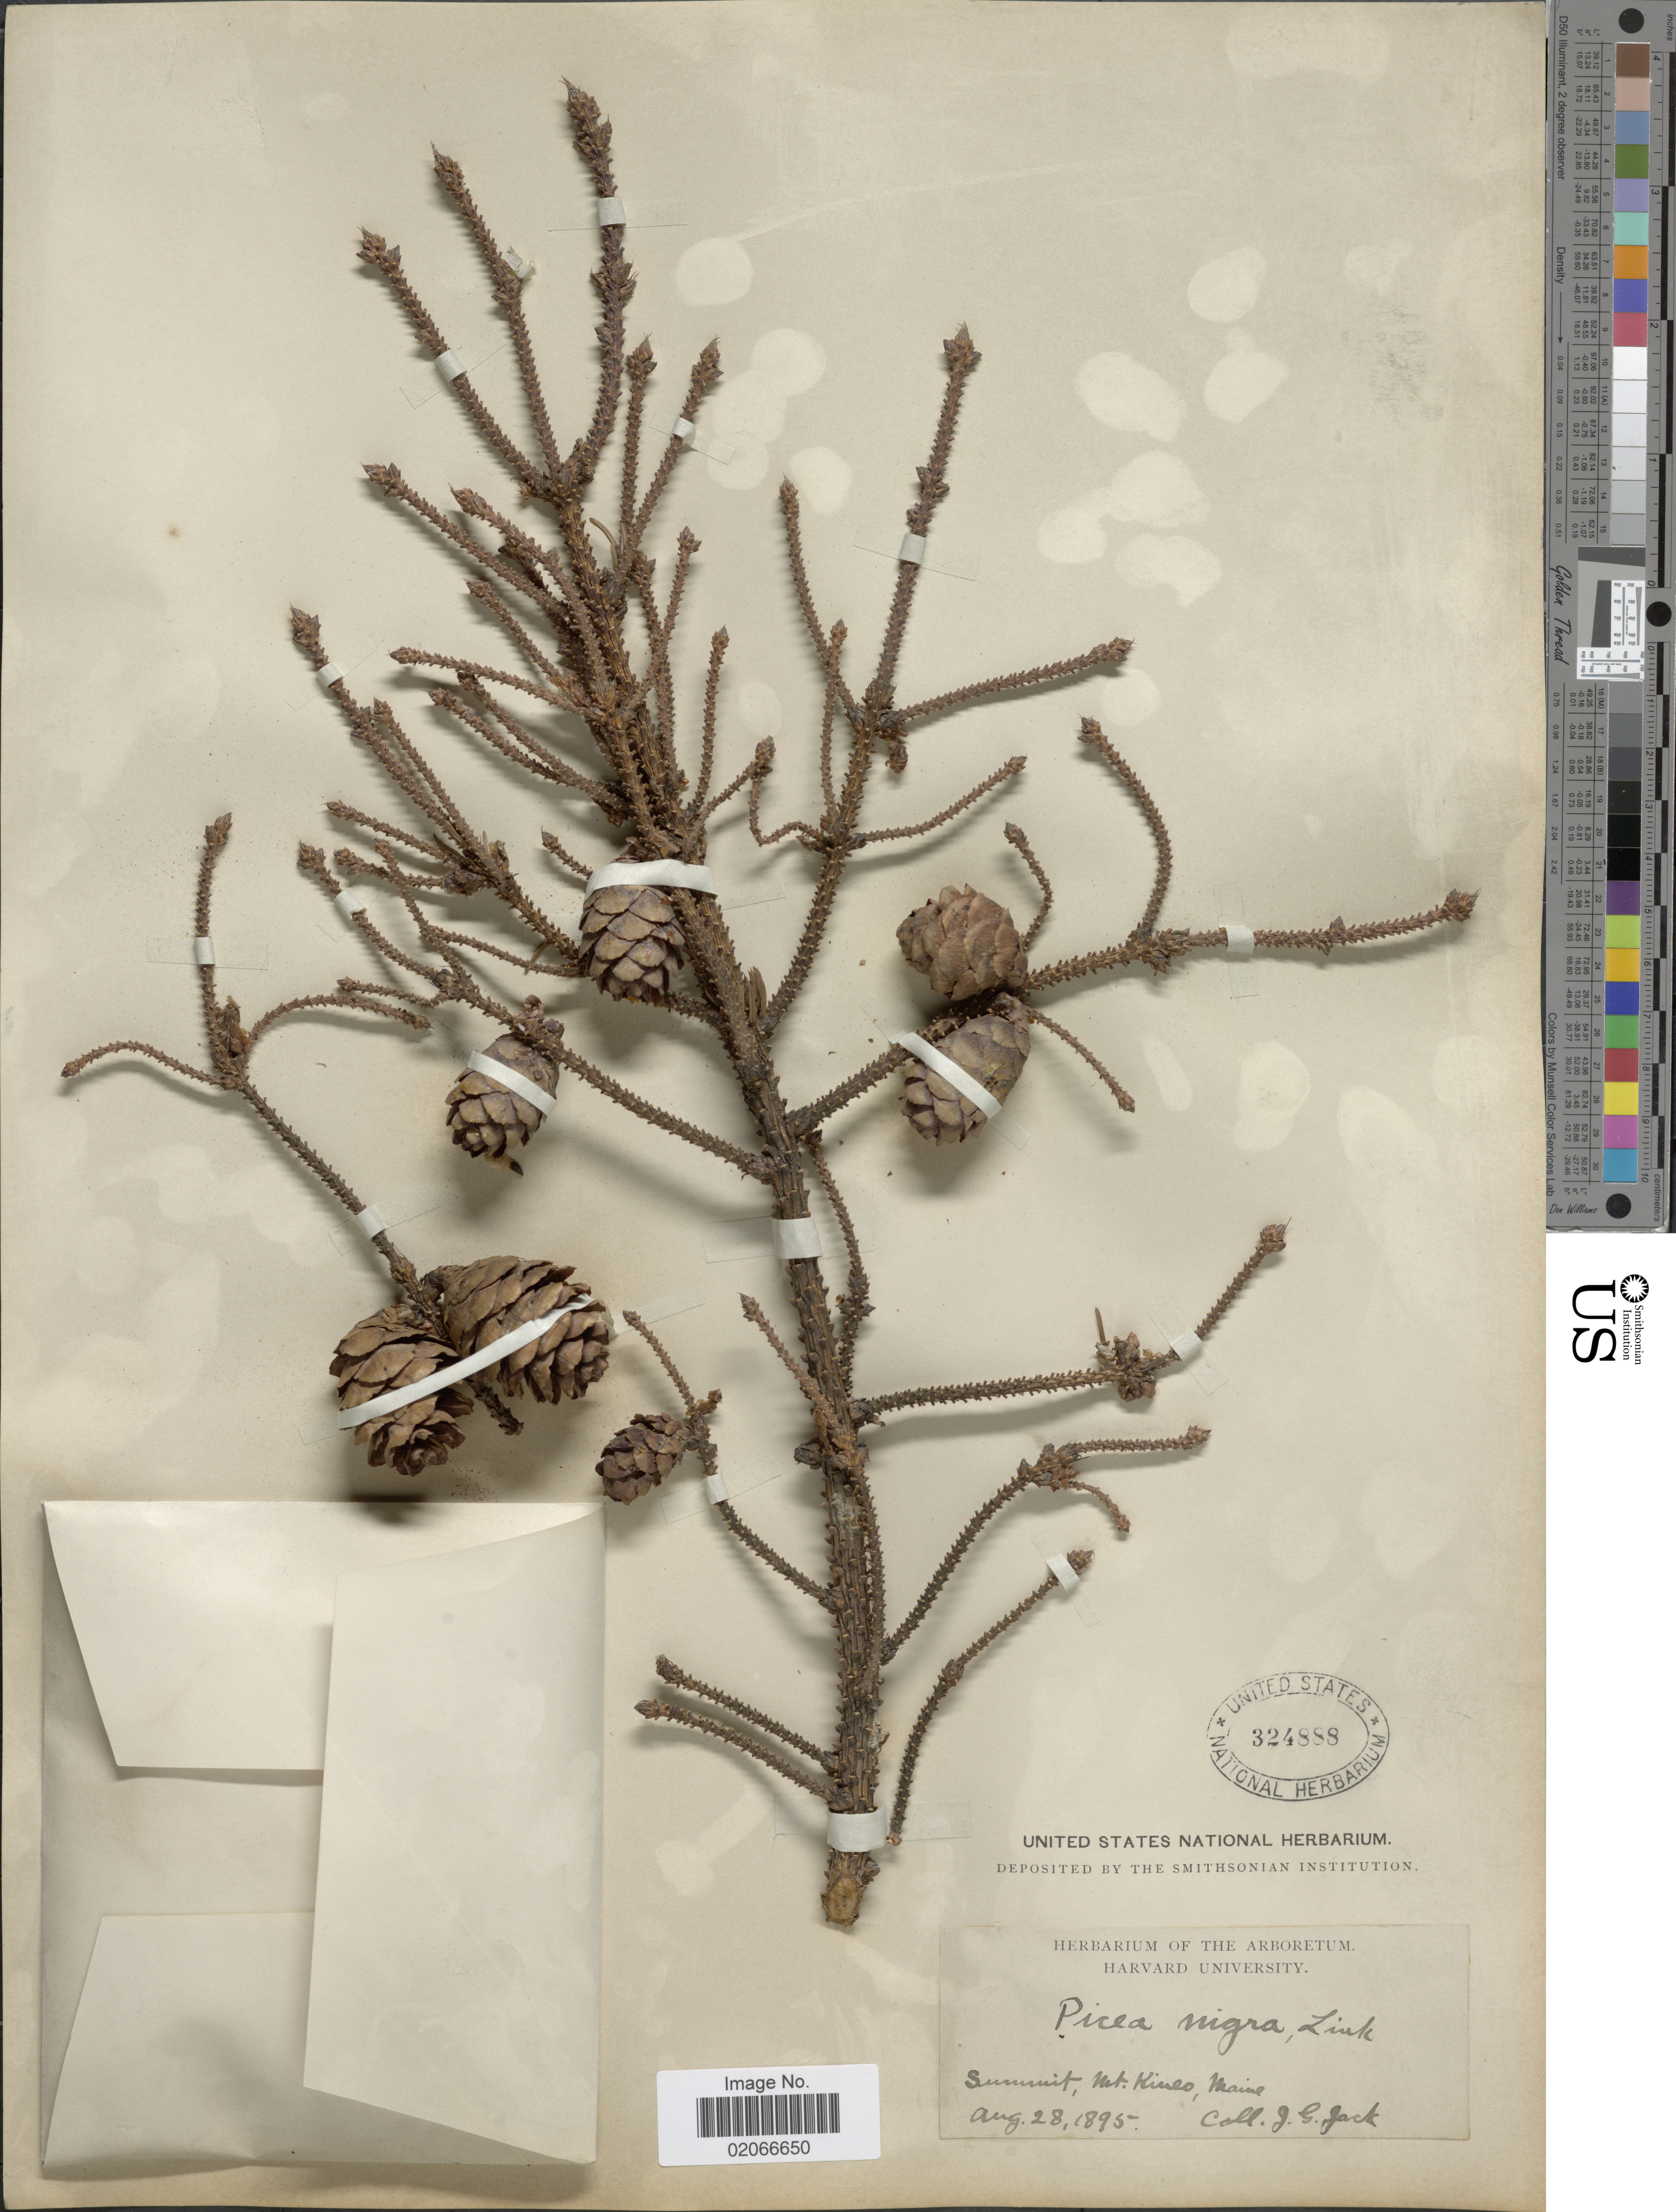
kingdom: Plantae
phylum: Tracheophyta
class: Pinopsida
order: Pinales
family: Pinaceae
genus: Picea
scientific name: Picea mariana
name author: (Mill.) Britton, Stearns & Poggenb.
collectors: J. G. Jack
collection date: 1895-08-28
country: United States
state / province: Maine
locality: Summit, Mt. Kineo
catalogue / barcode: US 324888